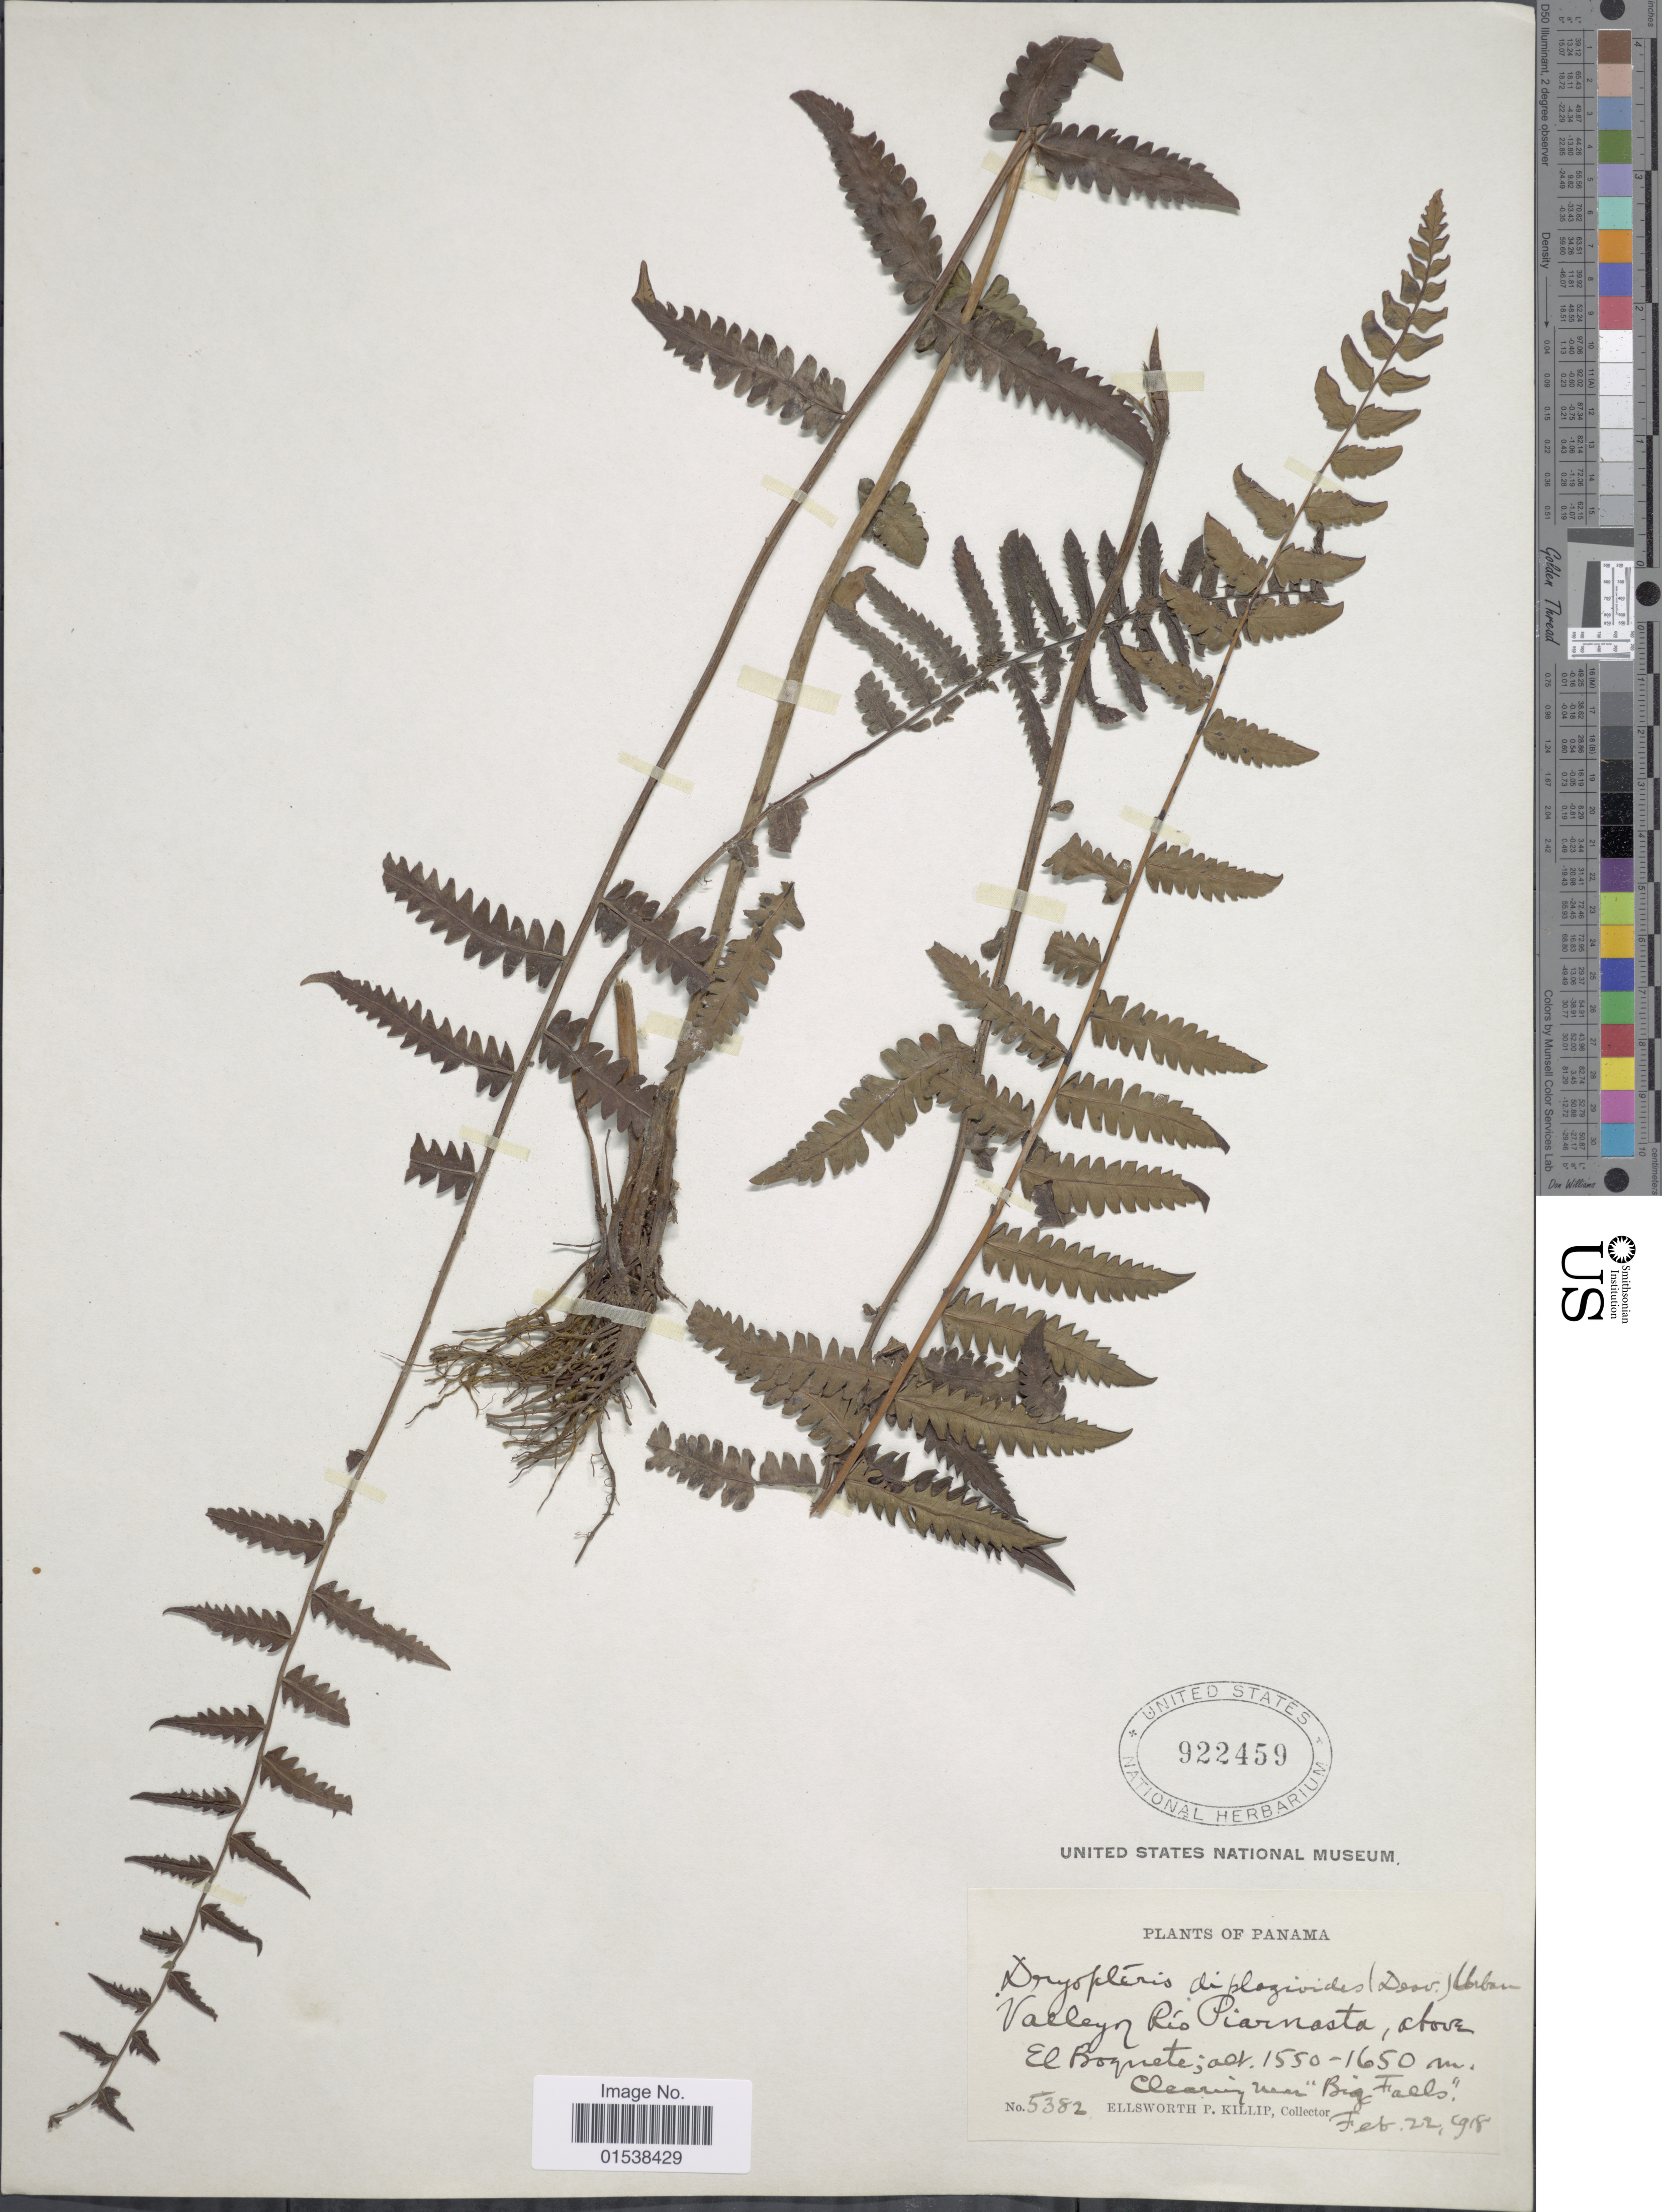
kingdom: Plantae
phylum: Tracheophyta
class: Polypodiopsida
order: Polypodiales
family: Thelypteridaceae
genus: Amauropelta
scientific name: Amauropelta linkiana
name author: (C. Presl) Pic. Serm.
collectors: E. P. Killip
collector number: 5382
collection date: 1918-02-22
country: Panama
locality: Valley of rio Piarnasta, above El Boquete, clearing near Big Falls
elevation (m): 1550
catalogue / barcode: US 922459